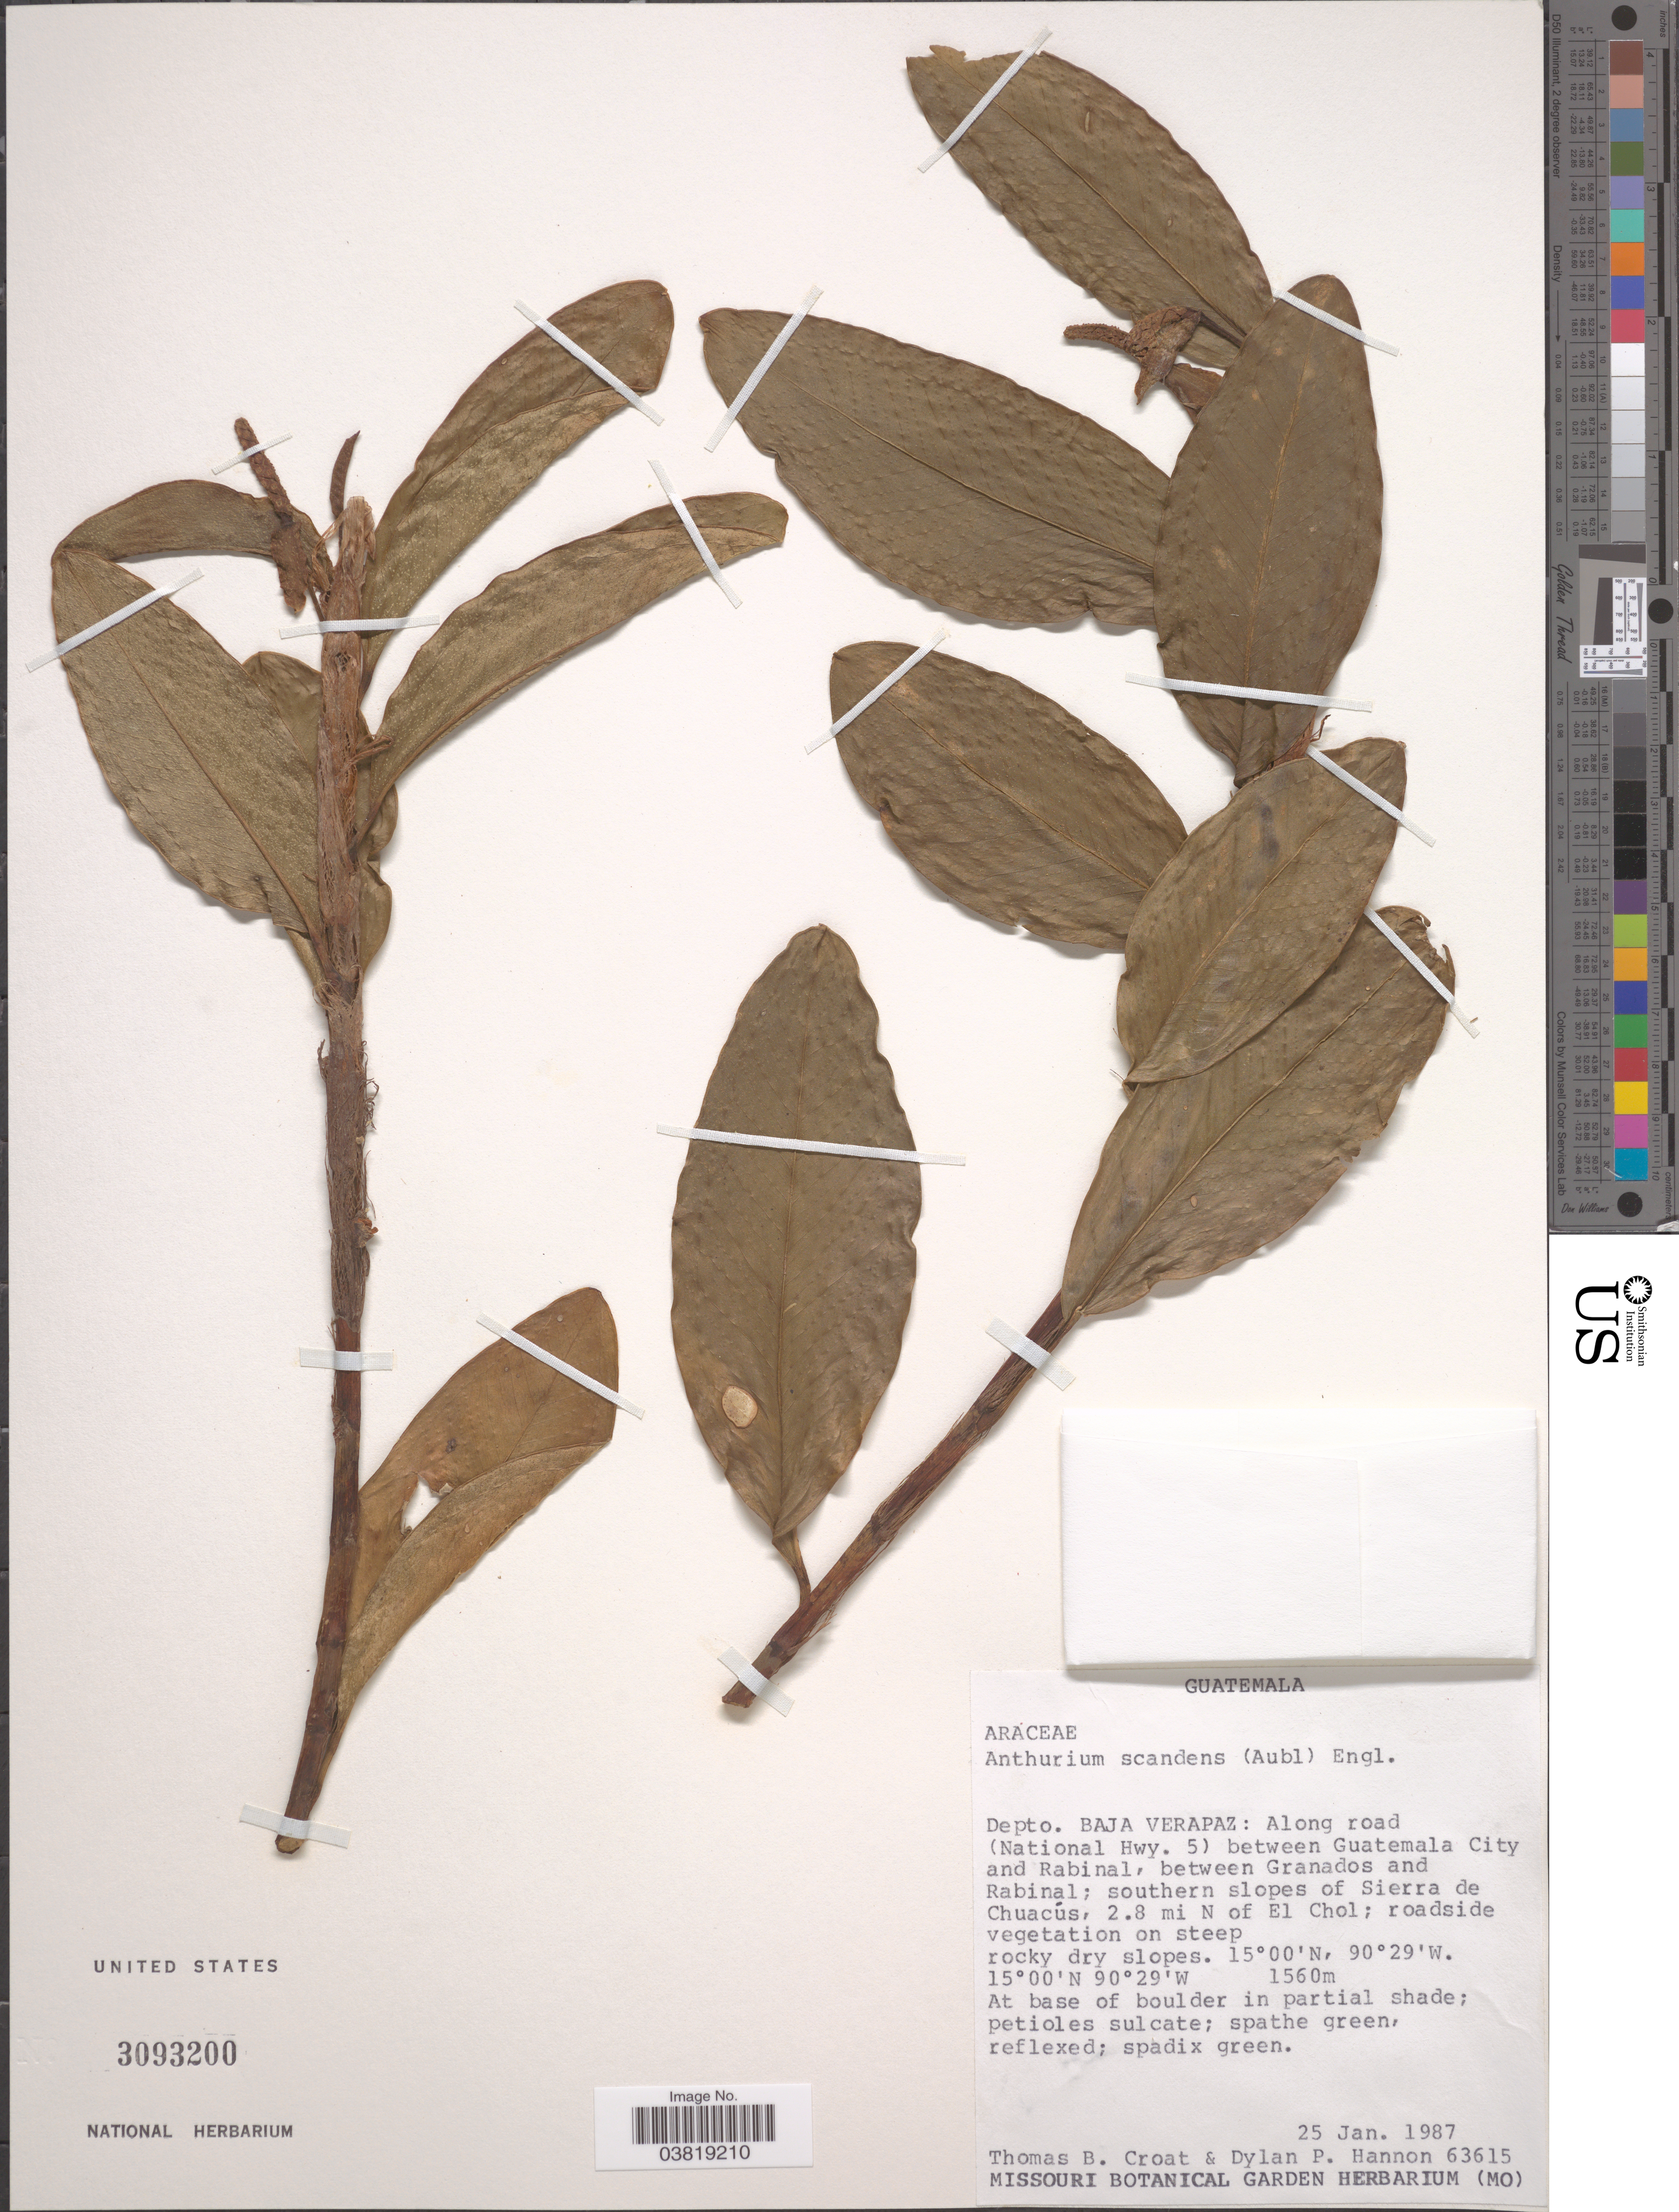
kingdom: Plantae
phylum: Tracheophyta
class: Liliopsida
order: Alismatales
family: Araceae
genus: Anthurium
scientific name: Anthurium scandens var. scandens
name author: (Aubl.) Engl.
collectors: T. B. Croat & D. Hannon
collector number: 63615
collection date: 1987-01-25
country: Guatemala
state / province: Baja Verapaz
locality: Depto. Baja Verapaz: Along road (National Hwy. 5) between Guatemala City and Rabinal, between Granados and Rabinal; southern slopes of Sierra de Chuacús, 2.8 mi N of El Chol; roadside vegetation on steep rocky dry slopes.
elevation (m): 1560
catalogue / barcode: US 3093200